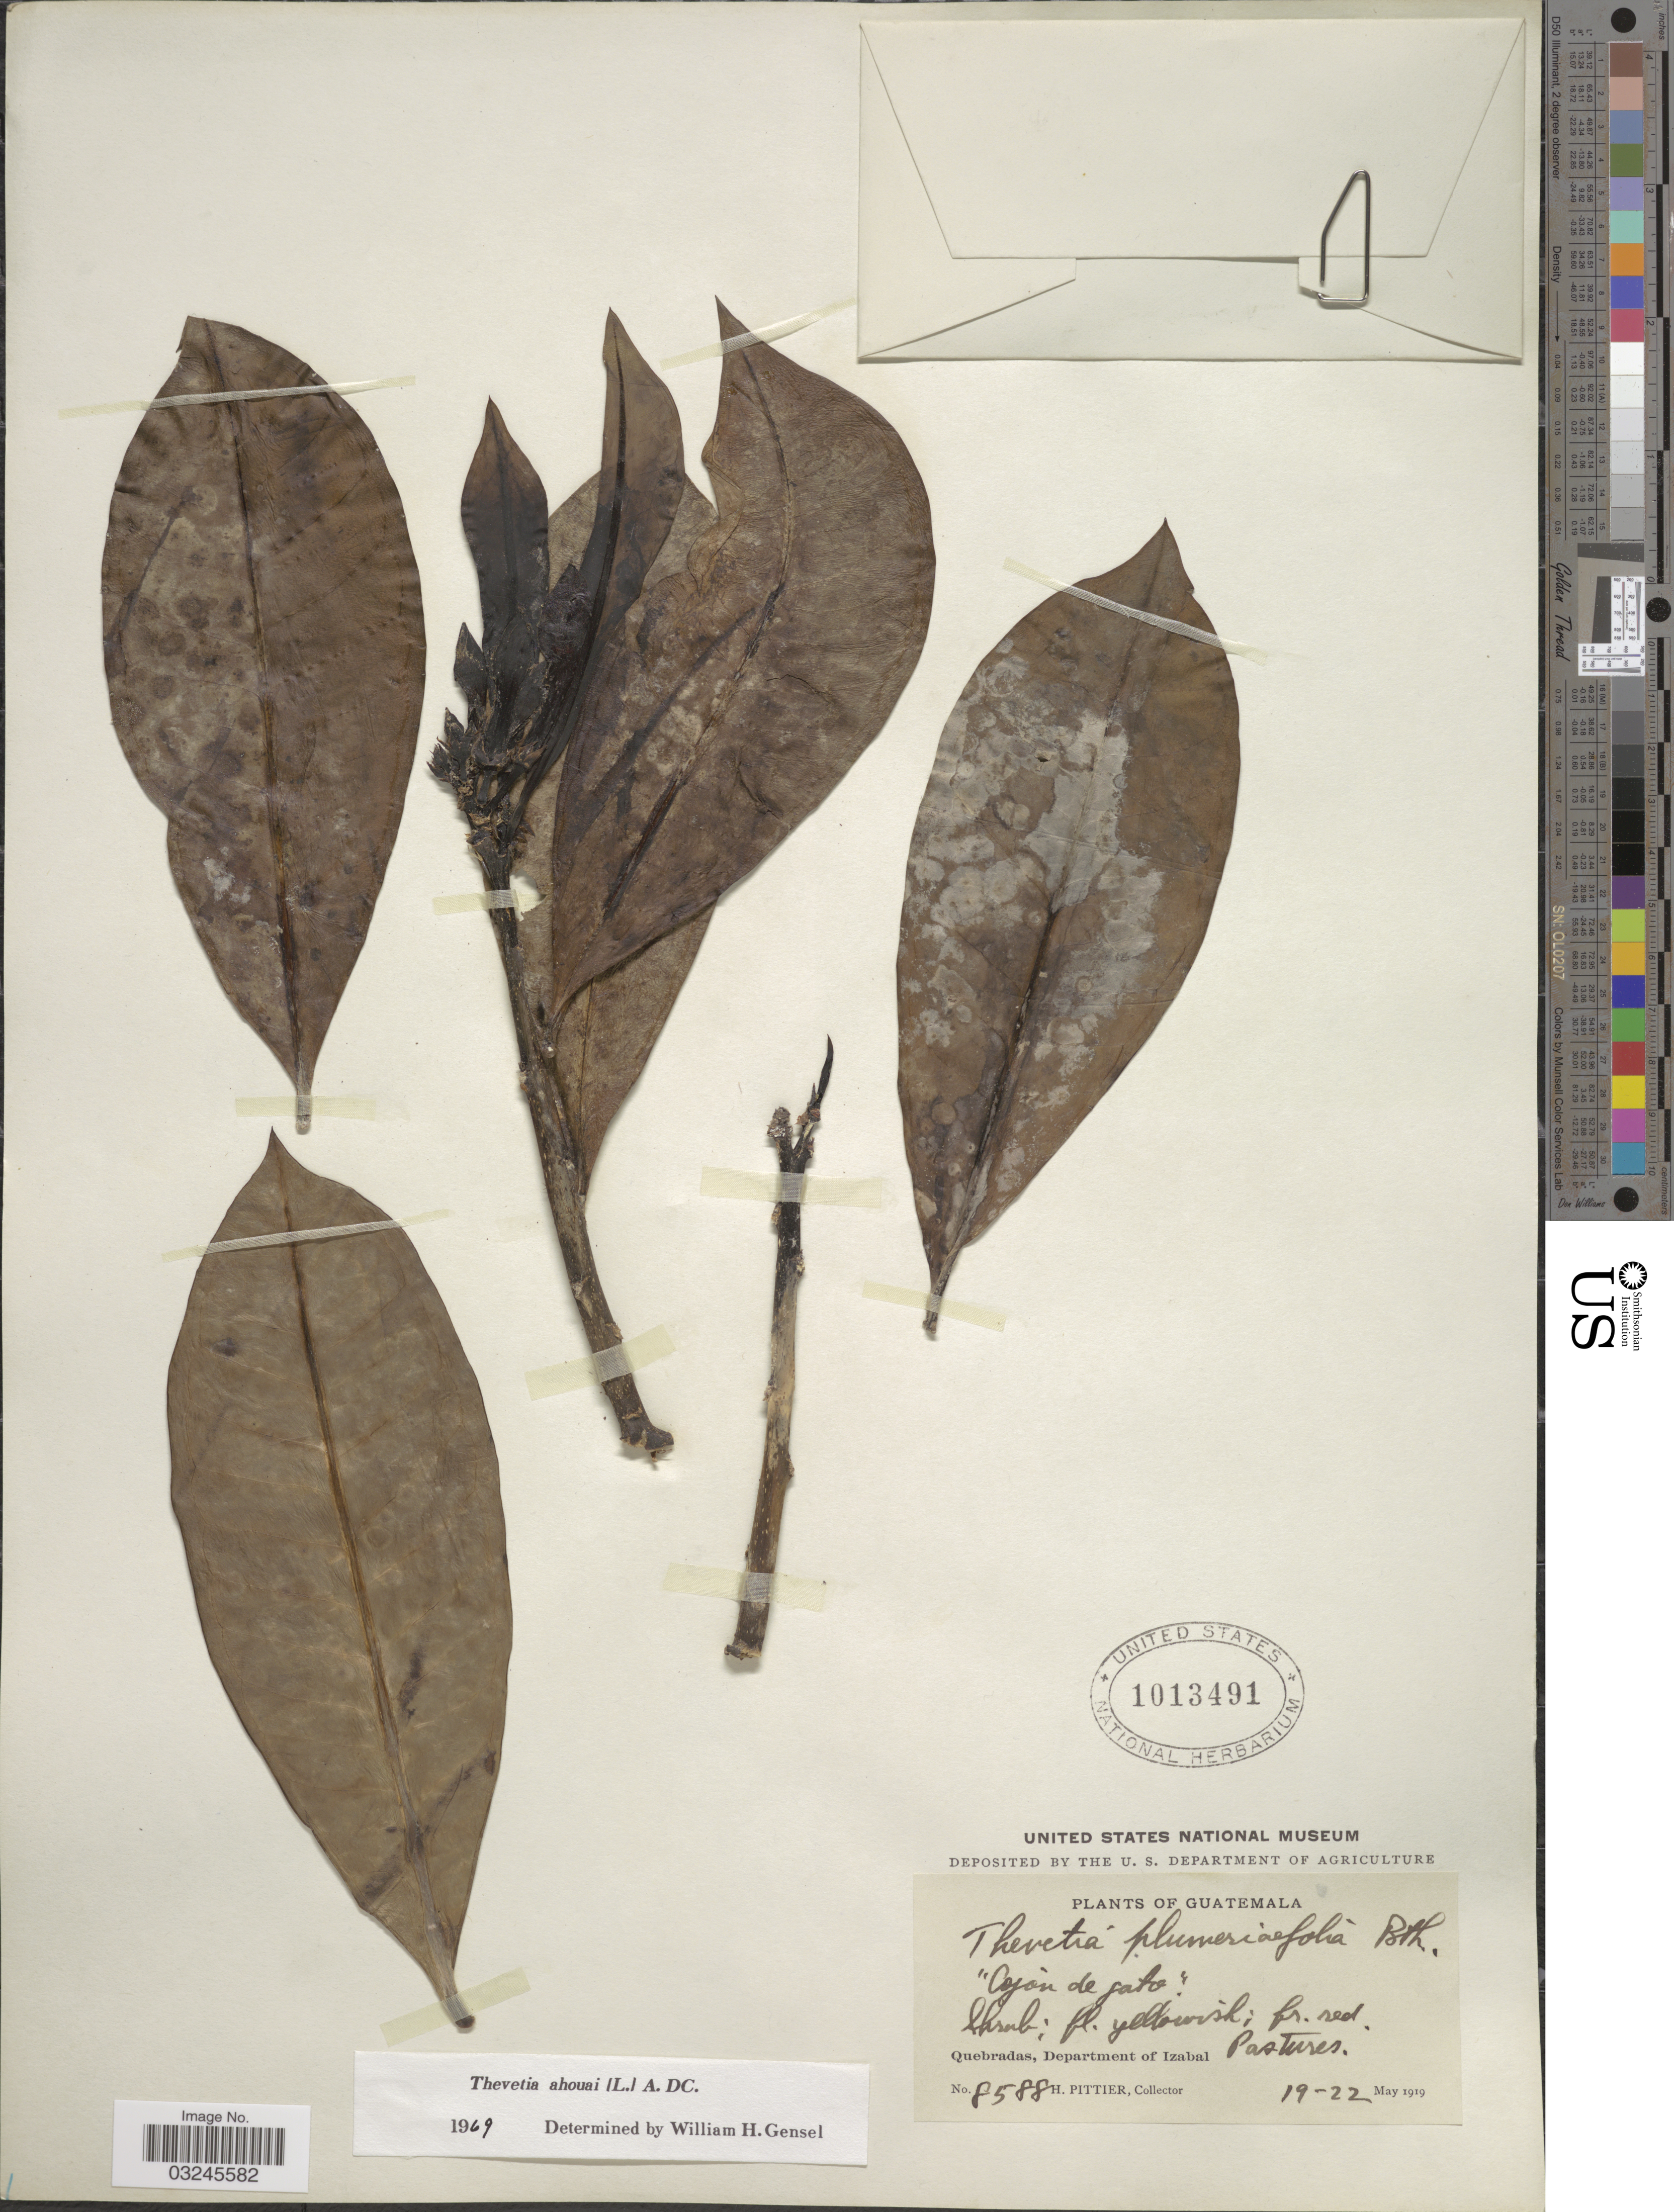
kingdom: Plantae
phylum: Tracheophyta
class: Magnoliopsida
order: Gentianales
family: Apocynaceae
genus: Thevetia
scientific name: Thevetia ahouai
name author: (L.) A. DC.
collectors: H. F. Pittier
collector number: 8588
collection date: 1919-05-19/1919-05-22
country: Guatemala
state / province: Izabal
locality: Quebradas, Department of Izabal.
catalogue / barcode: US 1013491